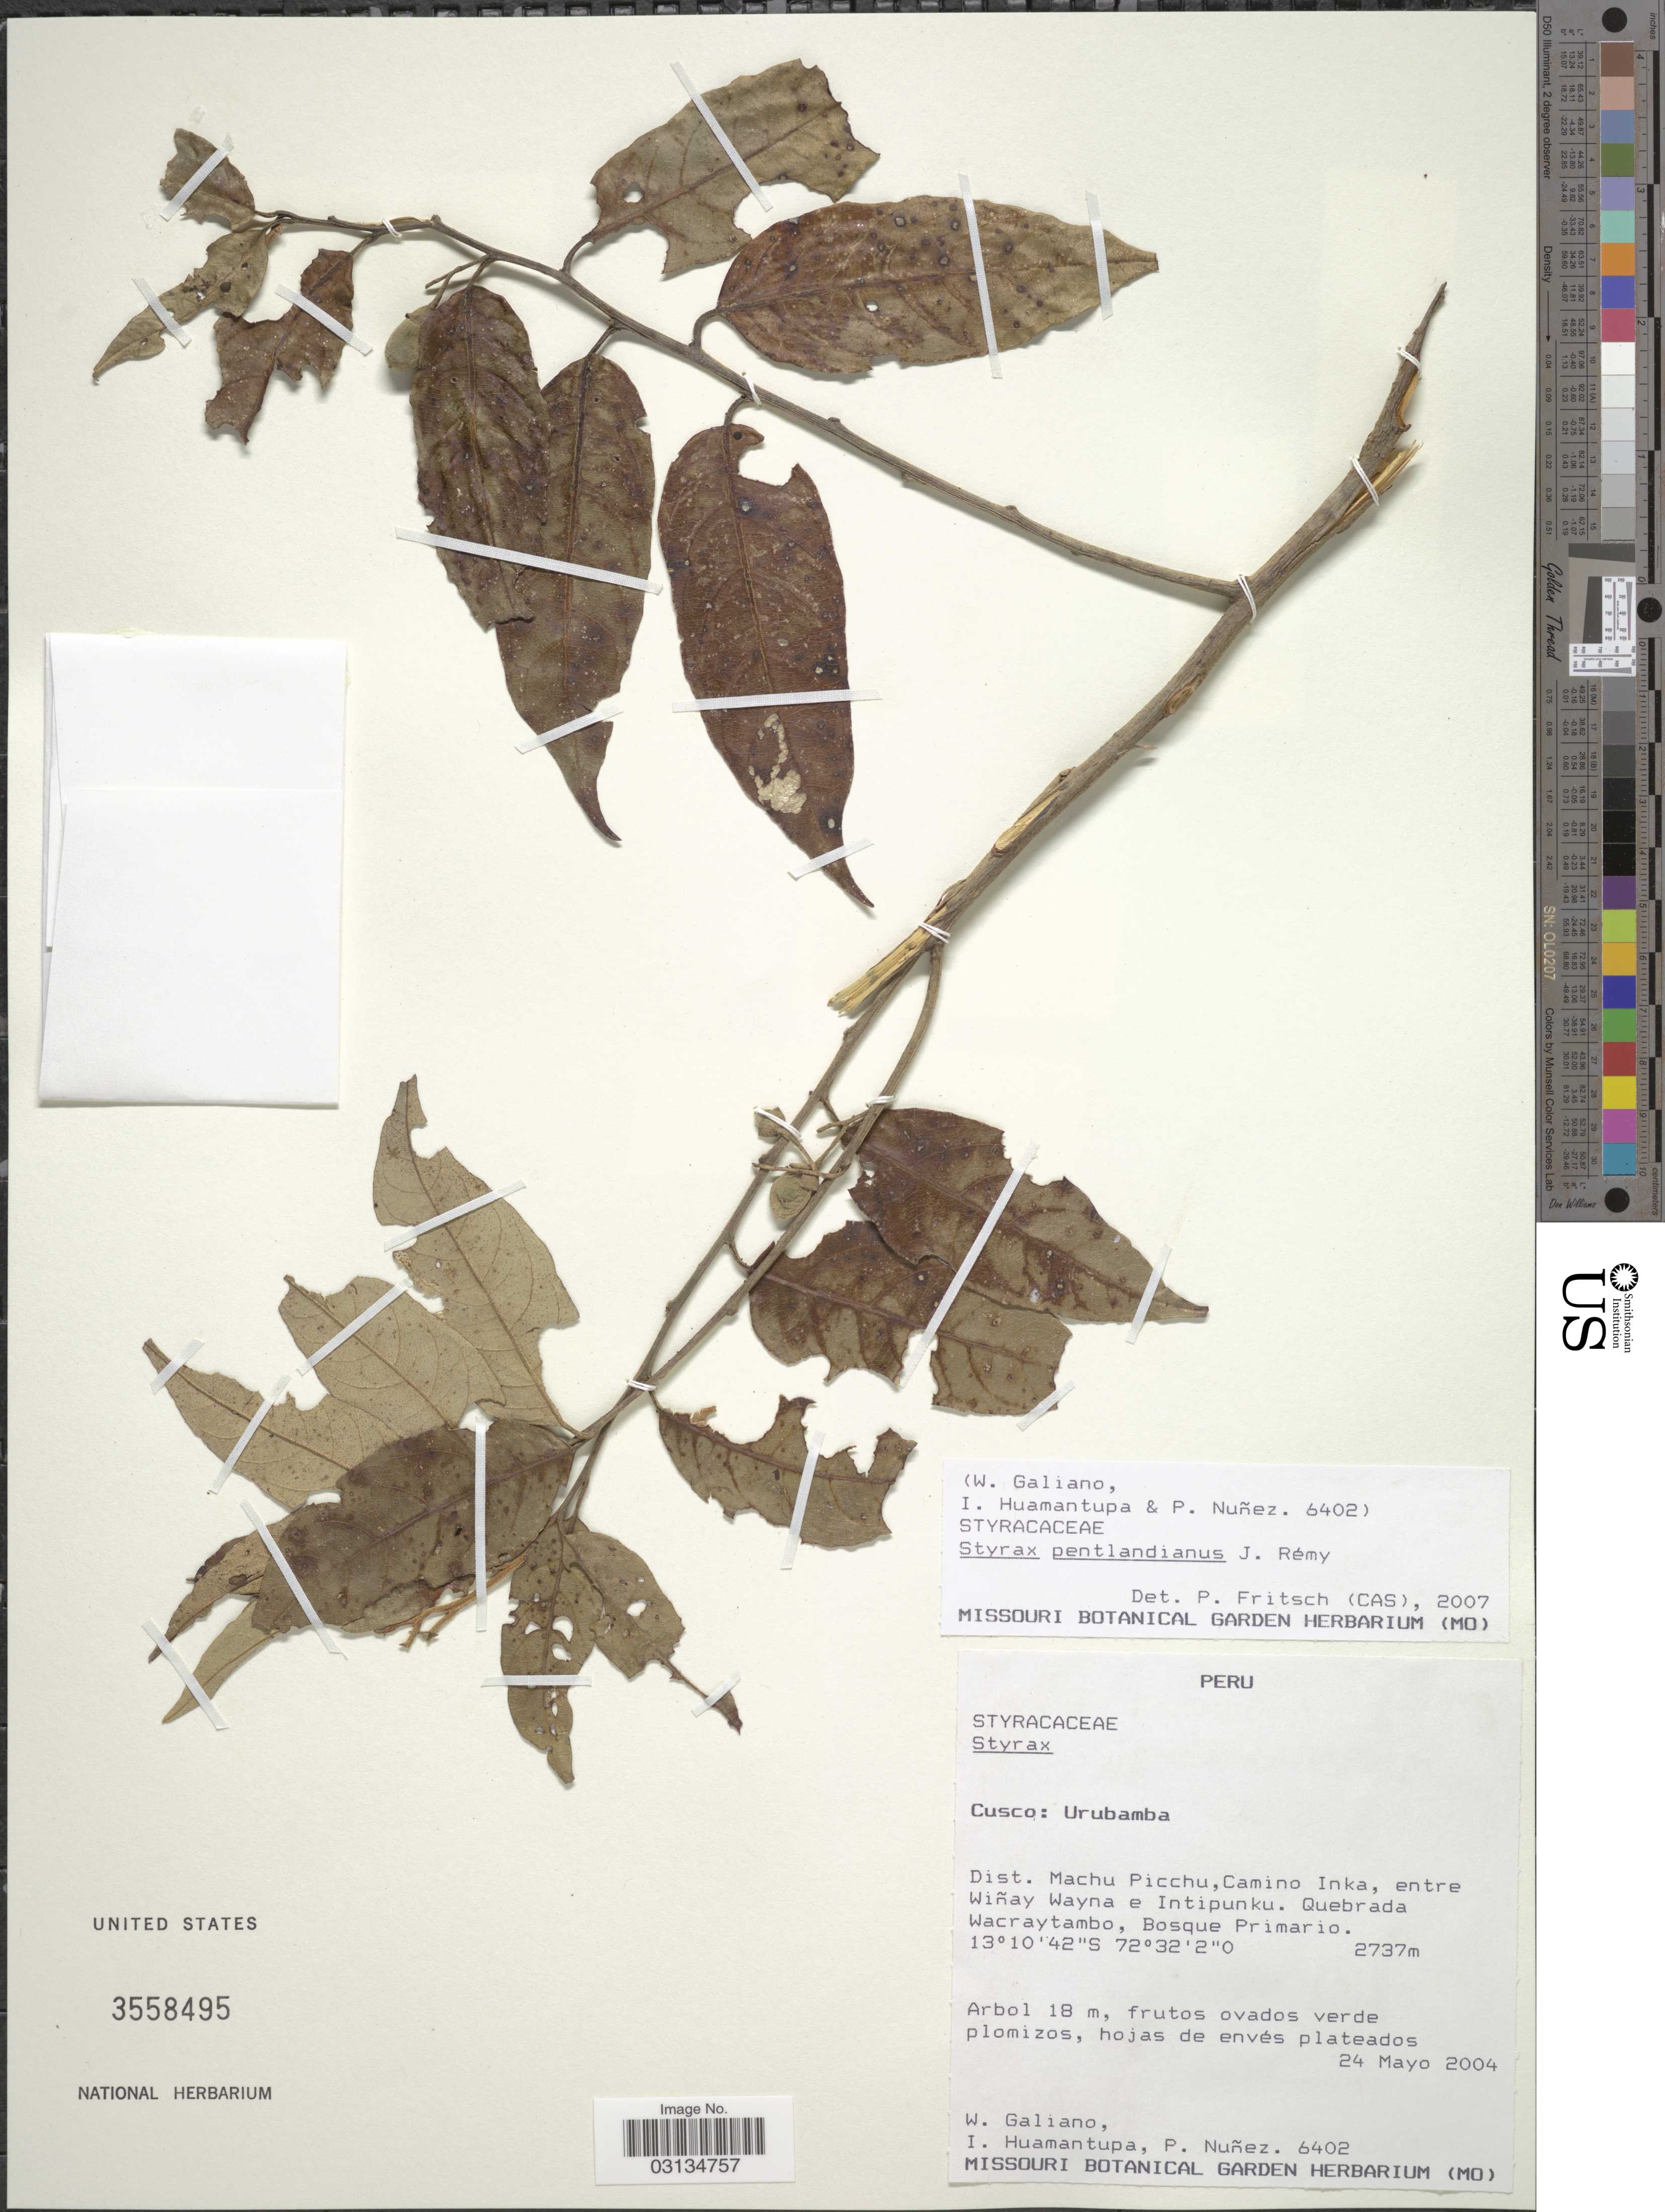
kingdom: Plantae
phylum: Tracheophyta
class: Magnoliopsida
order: Ericales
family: Styracaceae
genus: Styrax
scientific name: Styrax pentlandianus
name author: J. Rémy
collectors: W. Galiano, I. Huamantupa & P. Nuñez V.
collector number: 6402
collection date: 2004-05-24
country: Peru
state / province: Cusco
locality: Urubamba, Dist. Machu Picchu, Camino Inka, entre Wiña Wayna e Intipunku. Quebrada Wacraytambo.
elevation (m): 2737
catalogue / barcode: US 3558495